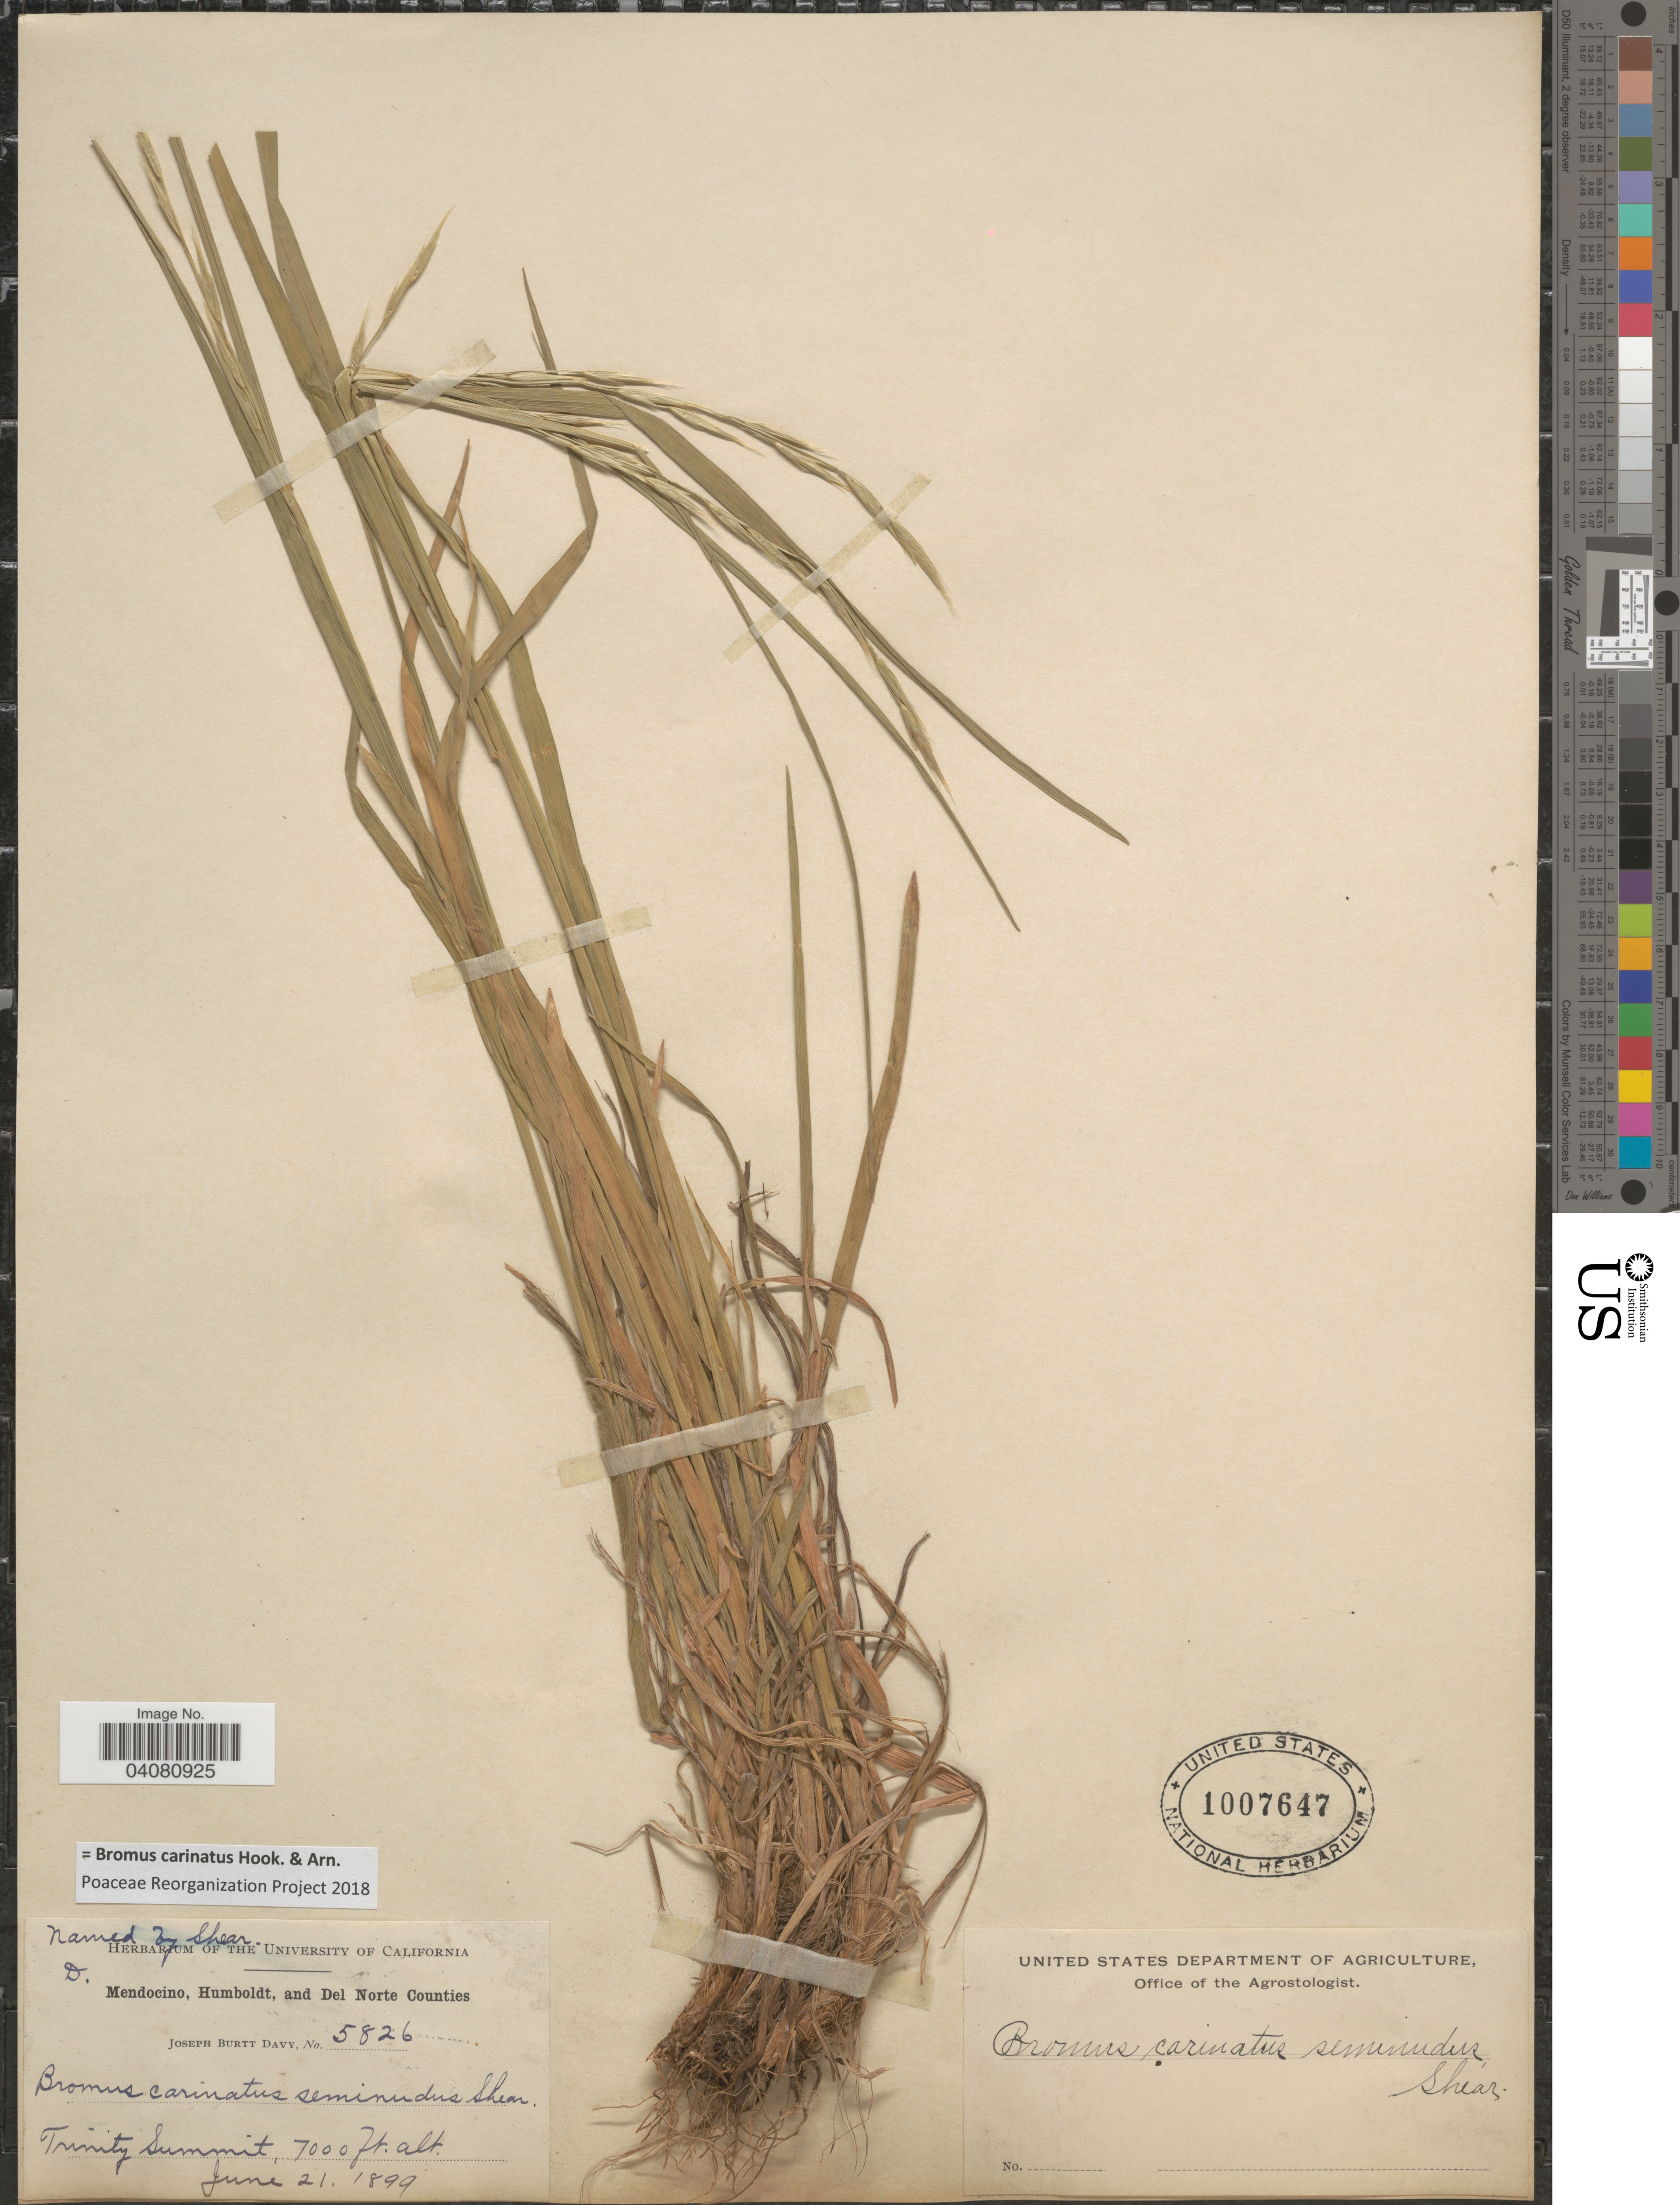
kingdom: Plantae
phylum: Tracheophyta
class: Liliopsida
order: Poales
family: Poaceae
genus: Bromus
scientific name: Bromus carinatus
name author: Hook. & Arn.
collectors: J. Burtt Davy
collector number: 5826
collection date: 1899-06-21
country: United States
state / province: California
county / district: Mendocino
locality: Mendocino, Humboldt, and Del Norte Counties. Trinity Summit.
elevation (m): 2134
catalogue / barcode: US 1007647